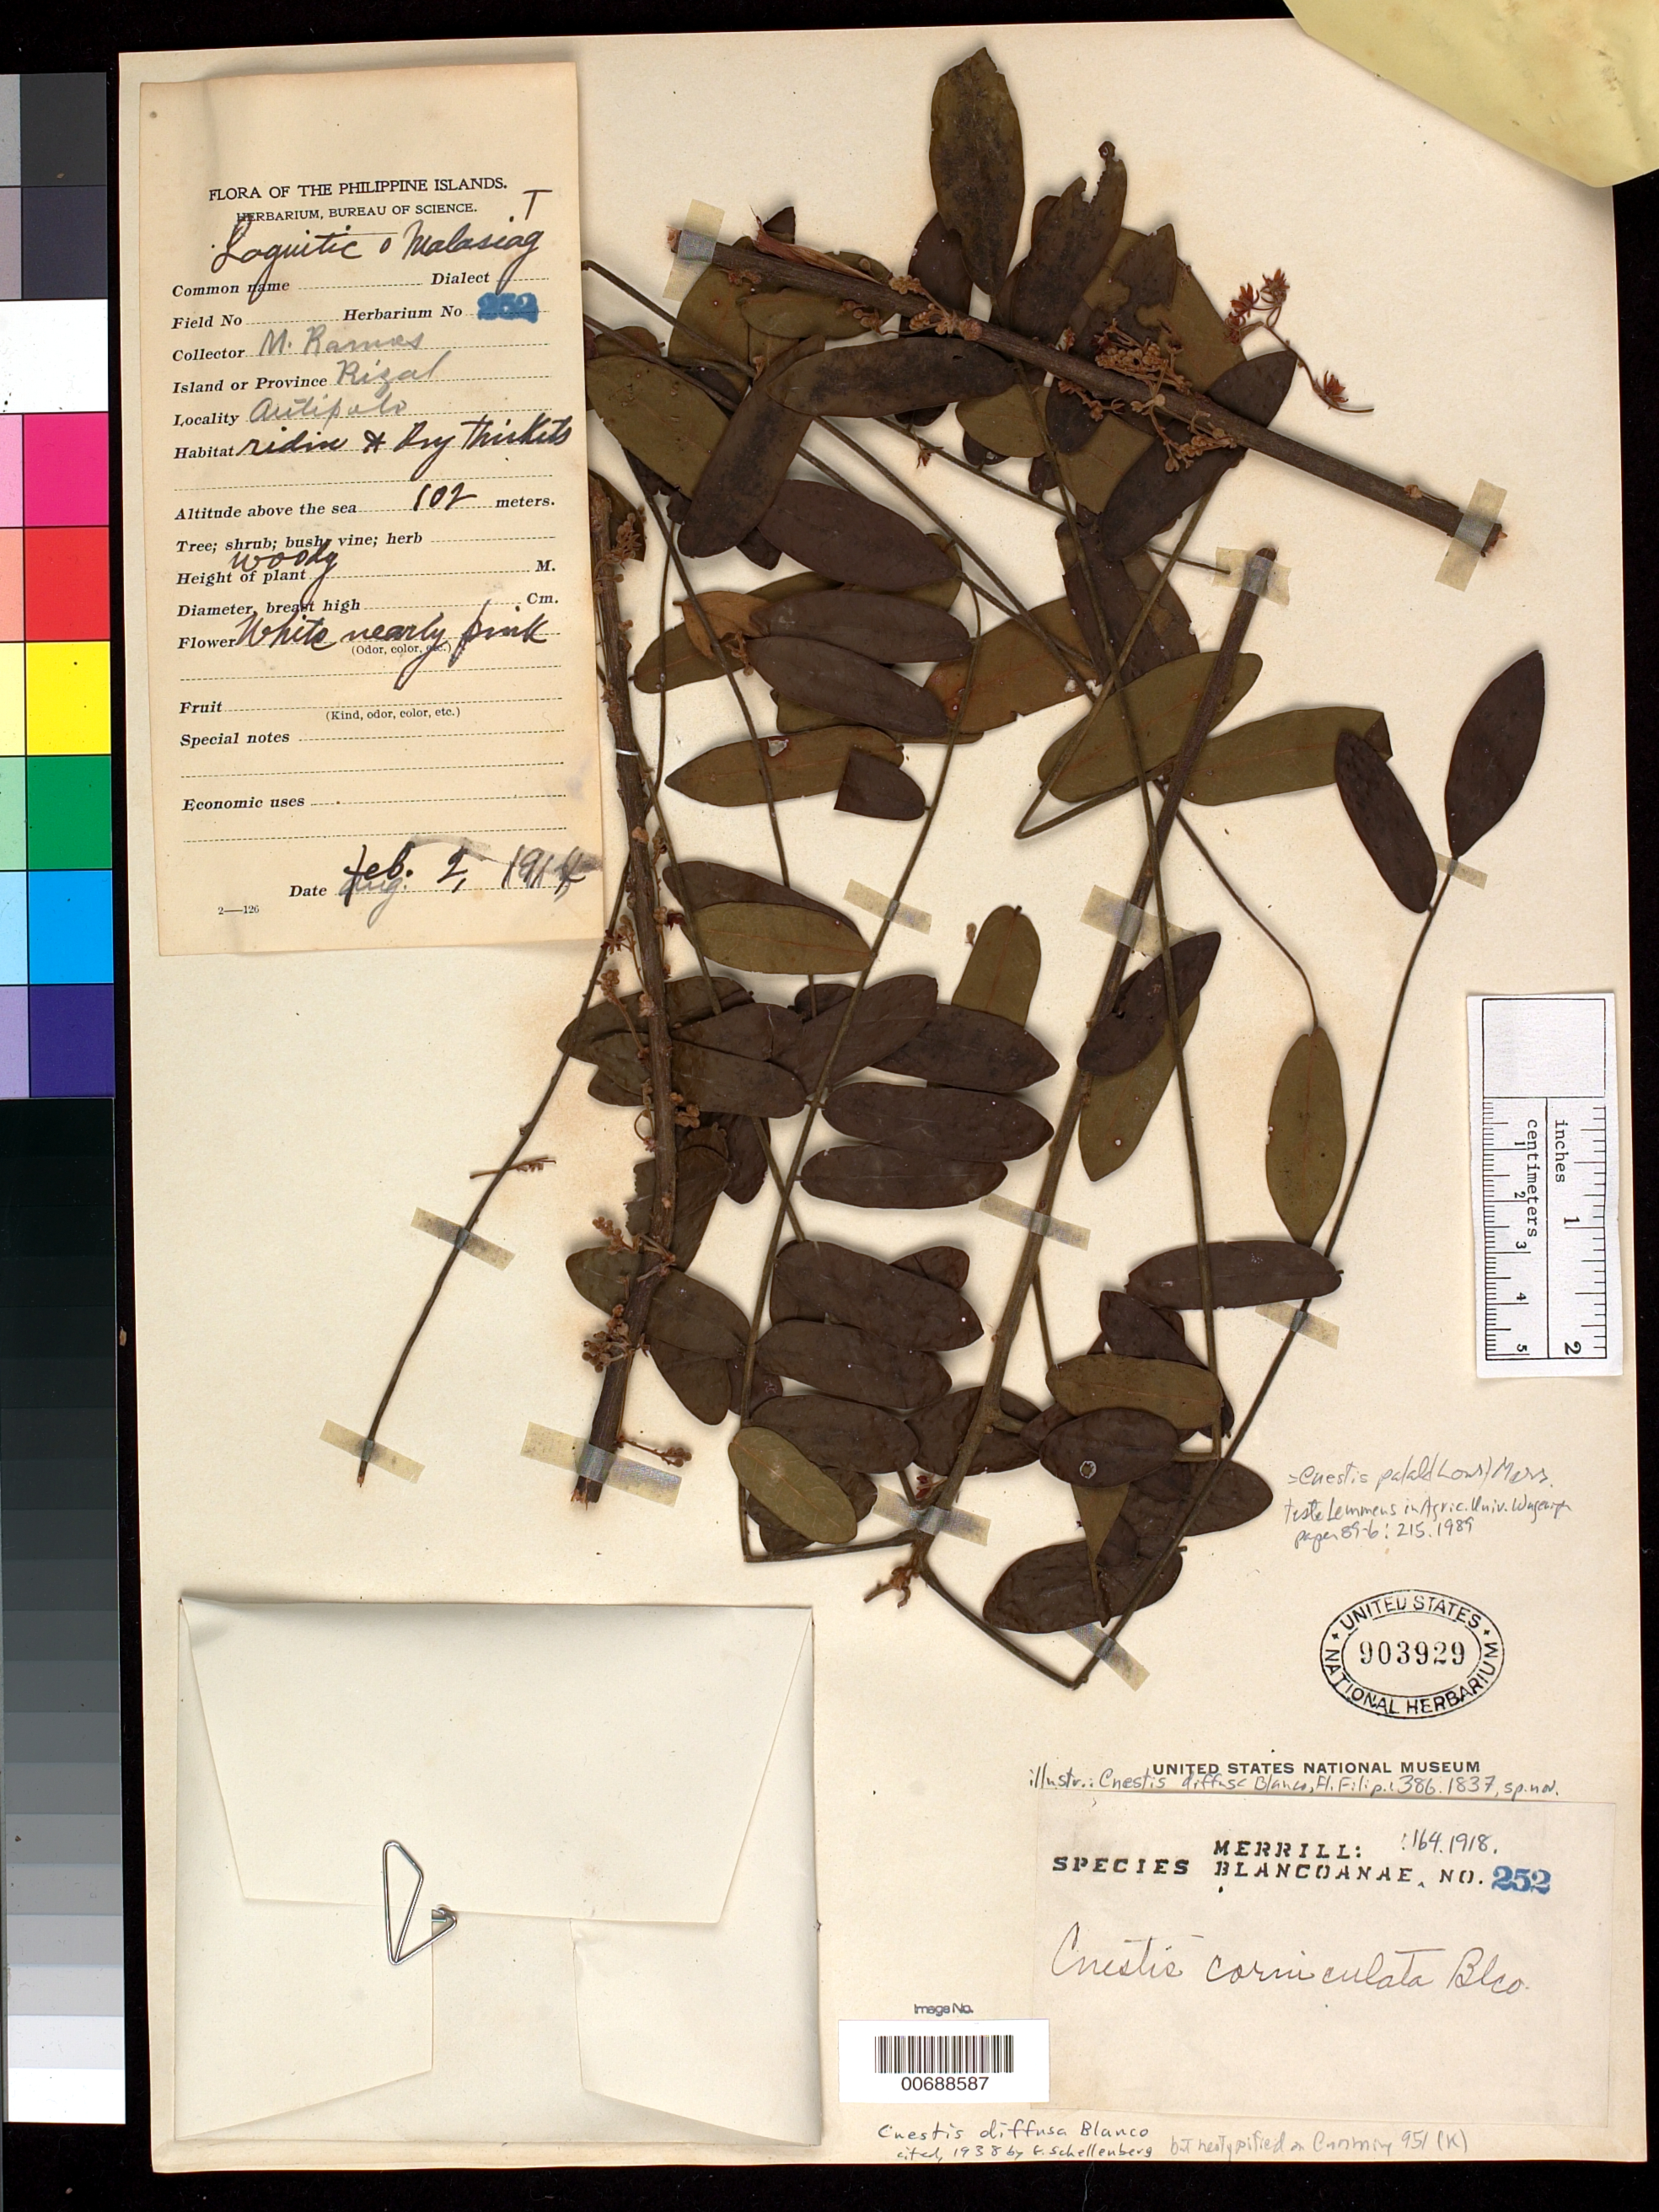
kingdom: Plantae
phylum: Tracheophyta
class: Magnoliopsida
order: Oxalidales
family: Connaraceae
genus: Cnestis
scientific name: Cnestis palala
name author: (Lour.) Merr.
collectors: M. Ramos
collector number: Sp. Blancoan. 0252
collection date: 1914-01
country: Philippines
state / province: Calabarzon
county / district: Rizal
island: Luzon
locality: Antipolo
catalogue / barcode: US 903929